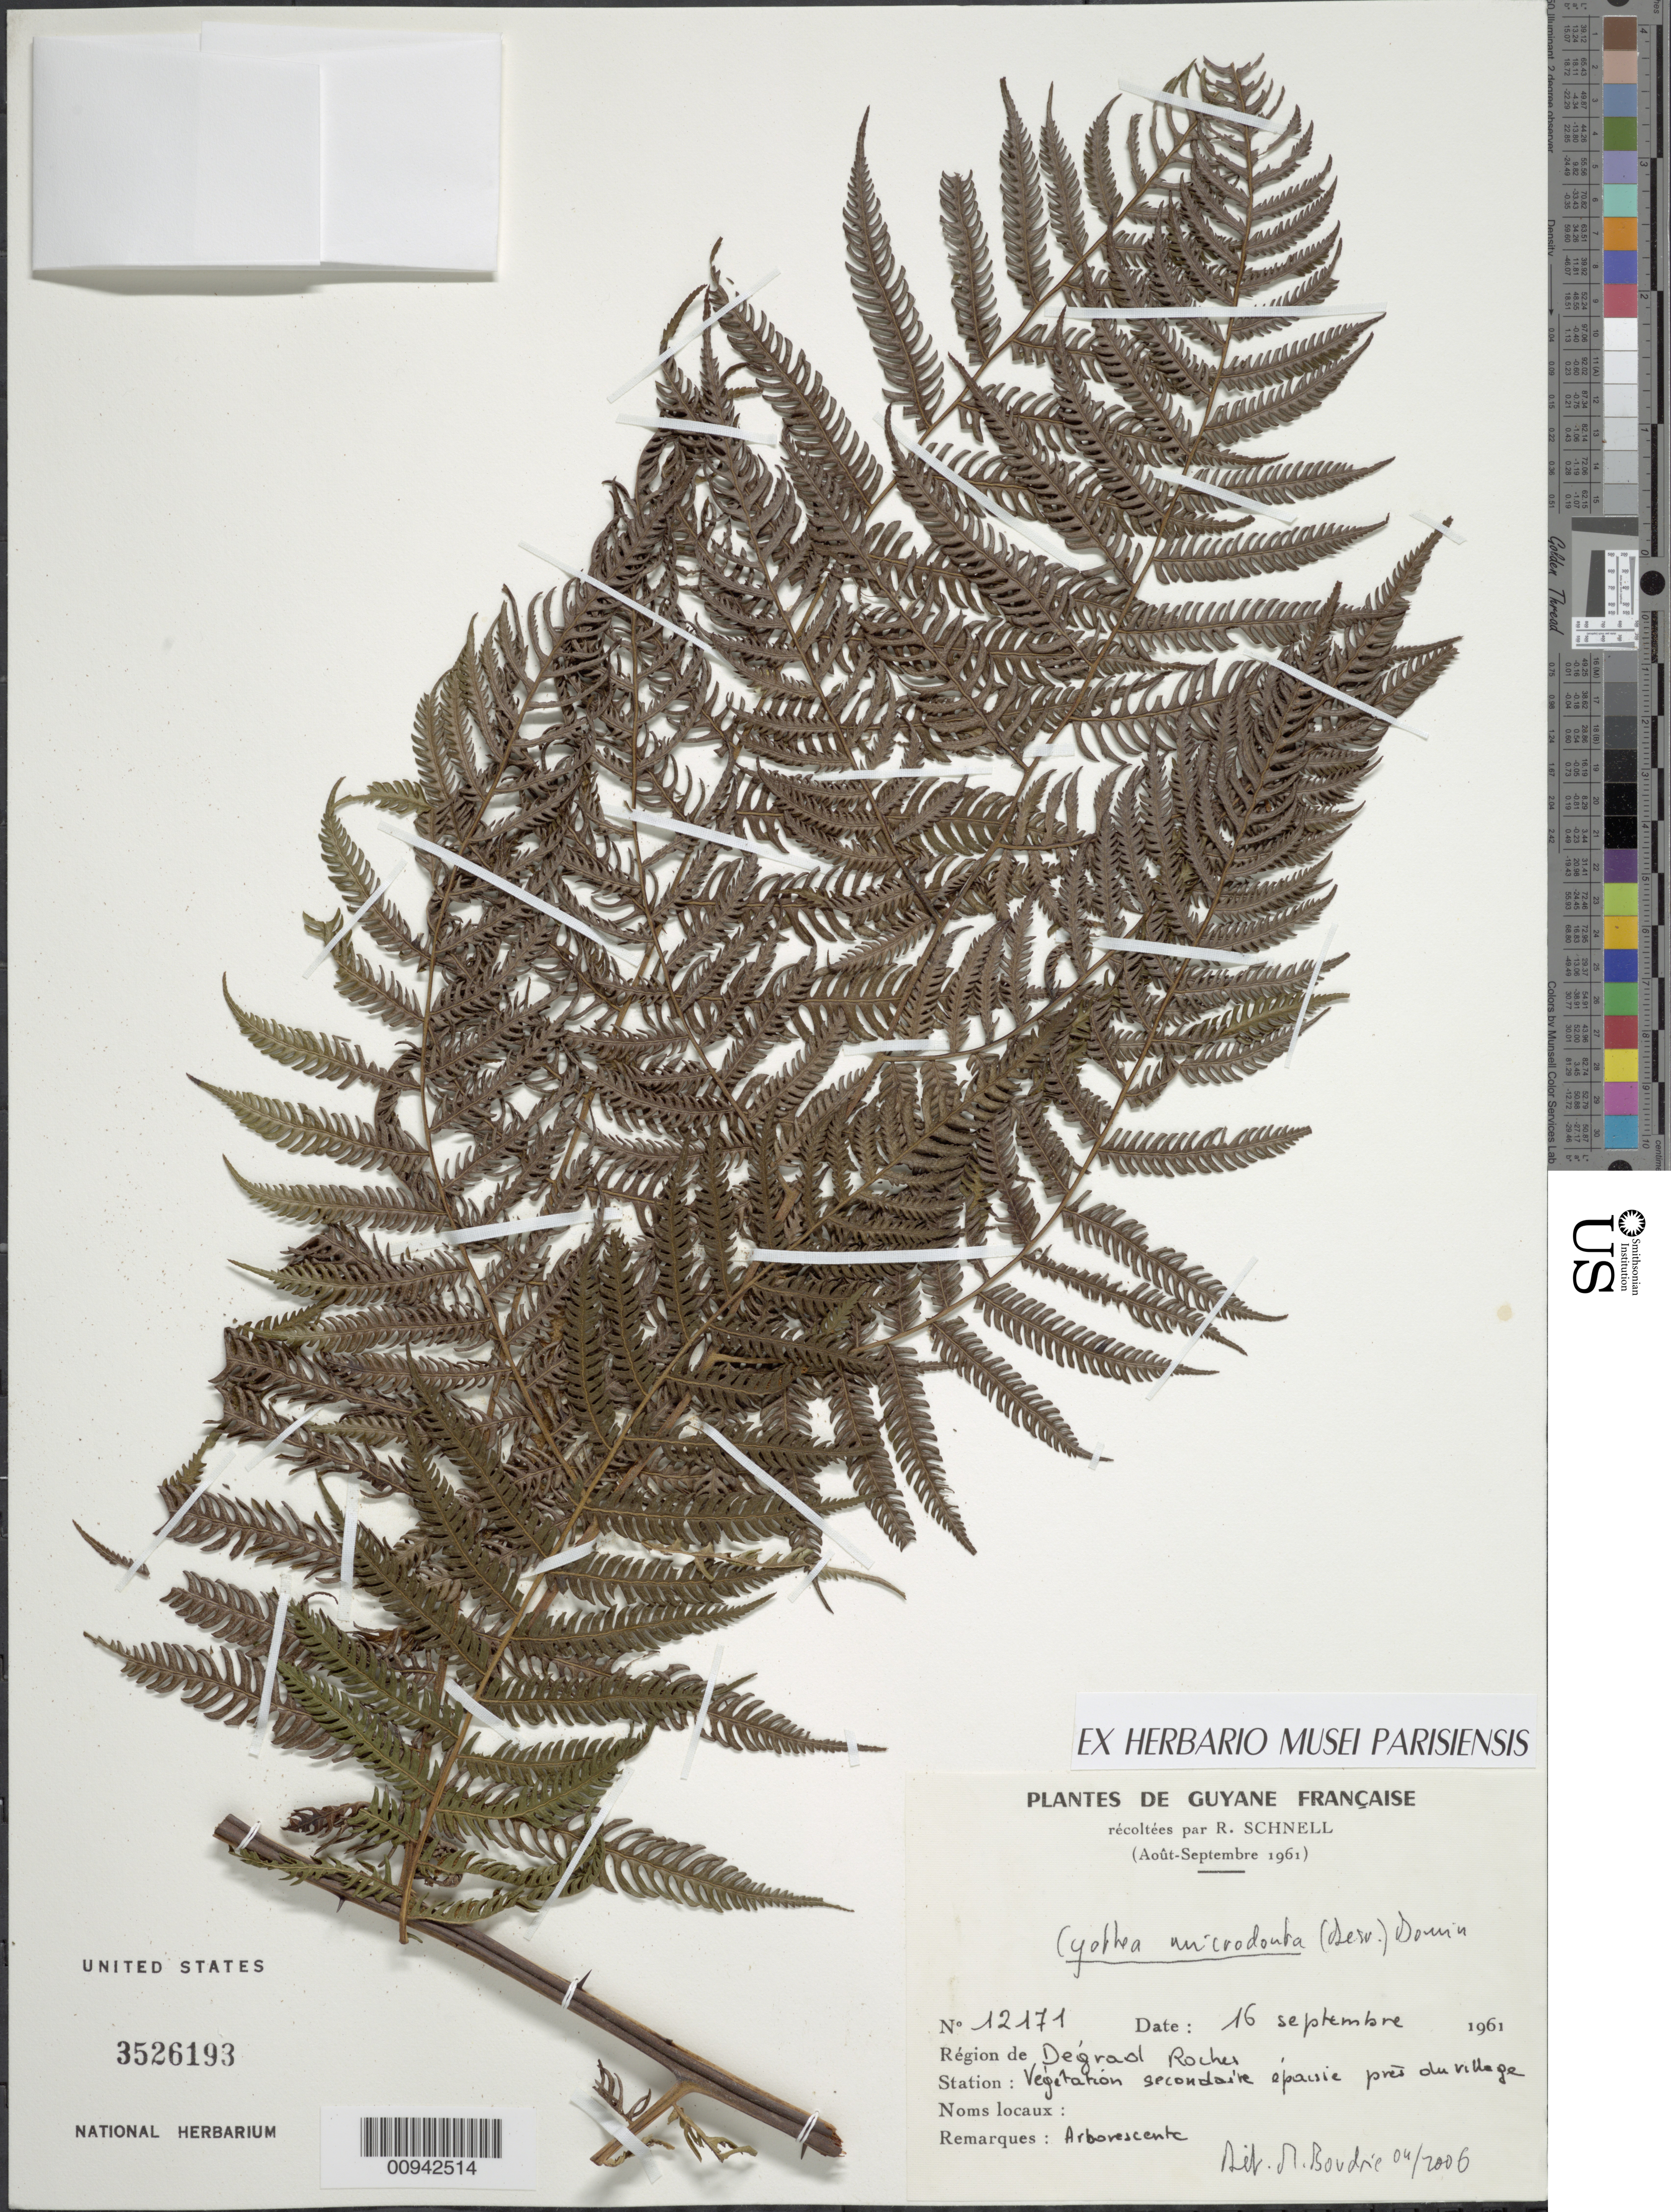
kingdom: Plantae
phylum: Tracheophyta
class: Polypodiopsida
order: Cyatheales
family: Cyatheaceae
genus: Cyathea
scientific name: Cyathea microdonta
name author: (Desv.) Domin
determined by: Boudrie, M.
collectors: R. A. Schnell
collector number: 12171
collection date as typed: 16-Sep-61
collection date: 1961-09-16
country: French Guiana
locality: Dégrad Roches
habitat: Vegetation secondaire epaissie pres du village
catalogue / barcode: US 3526193